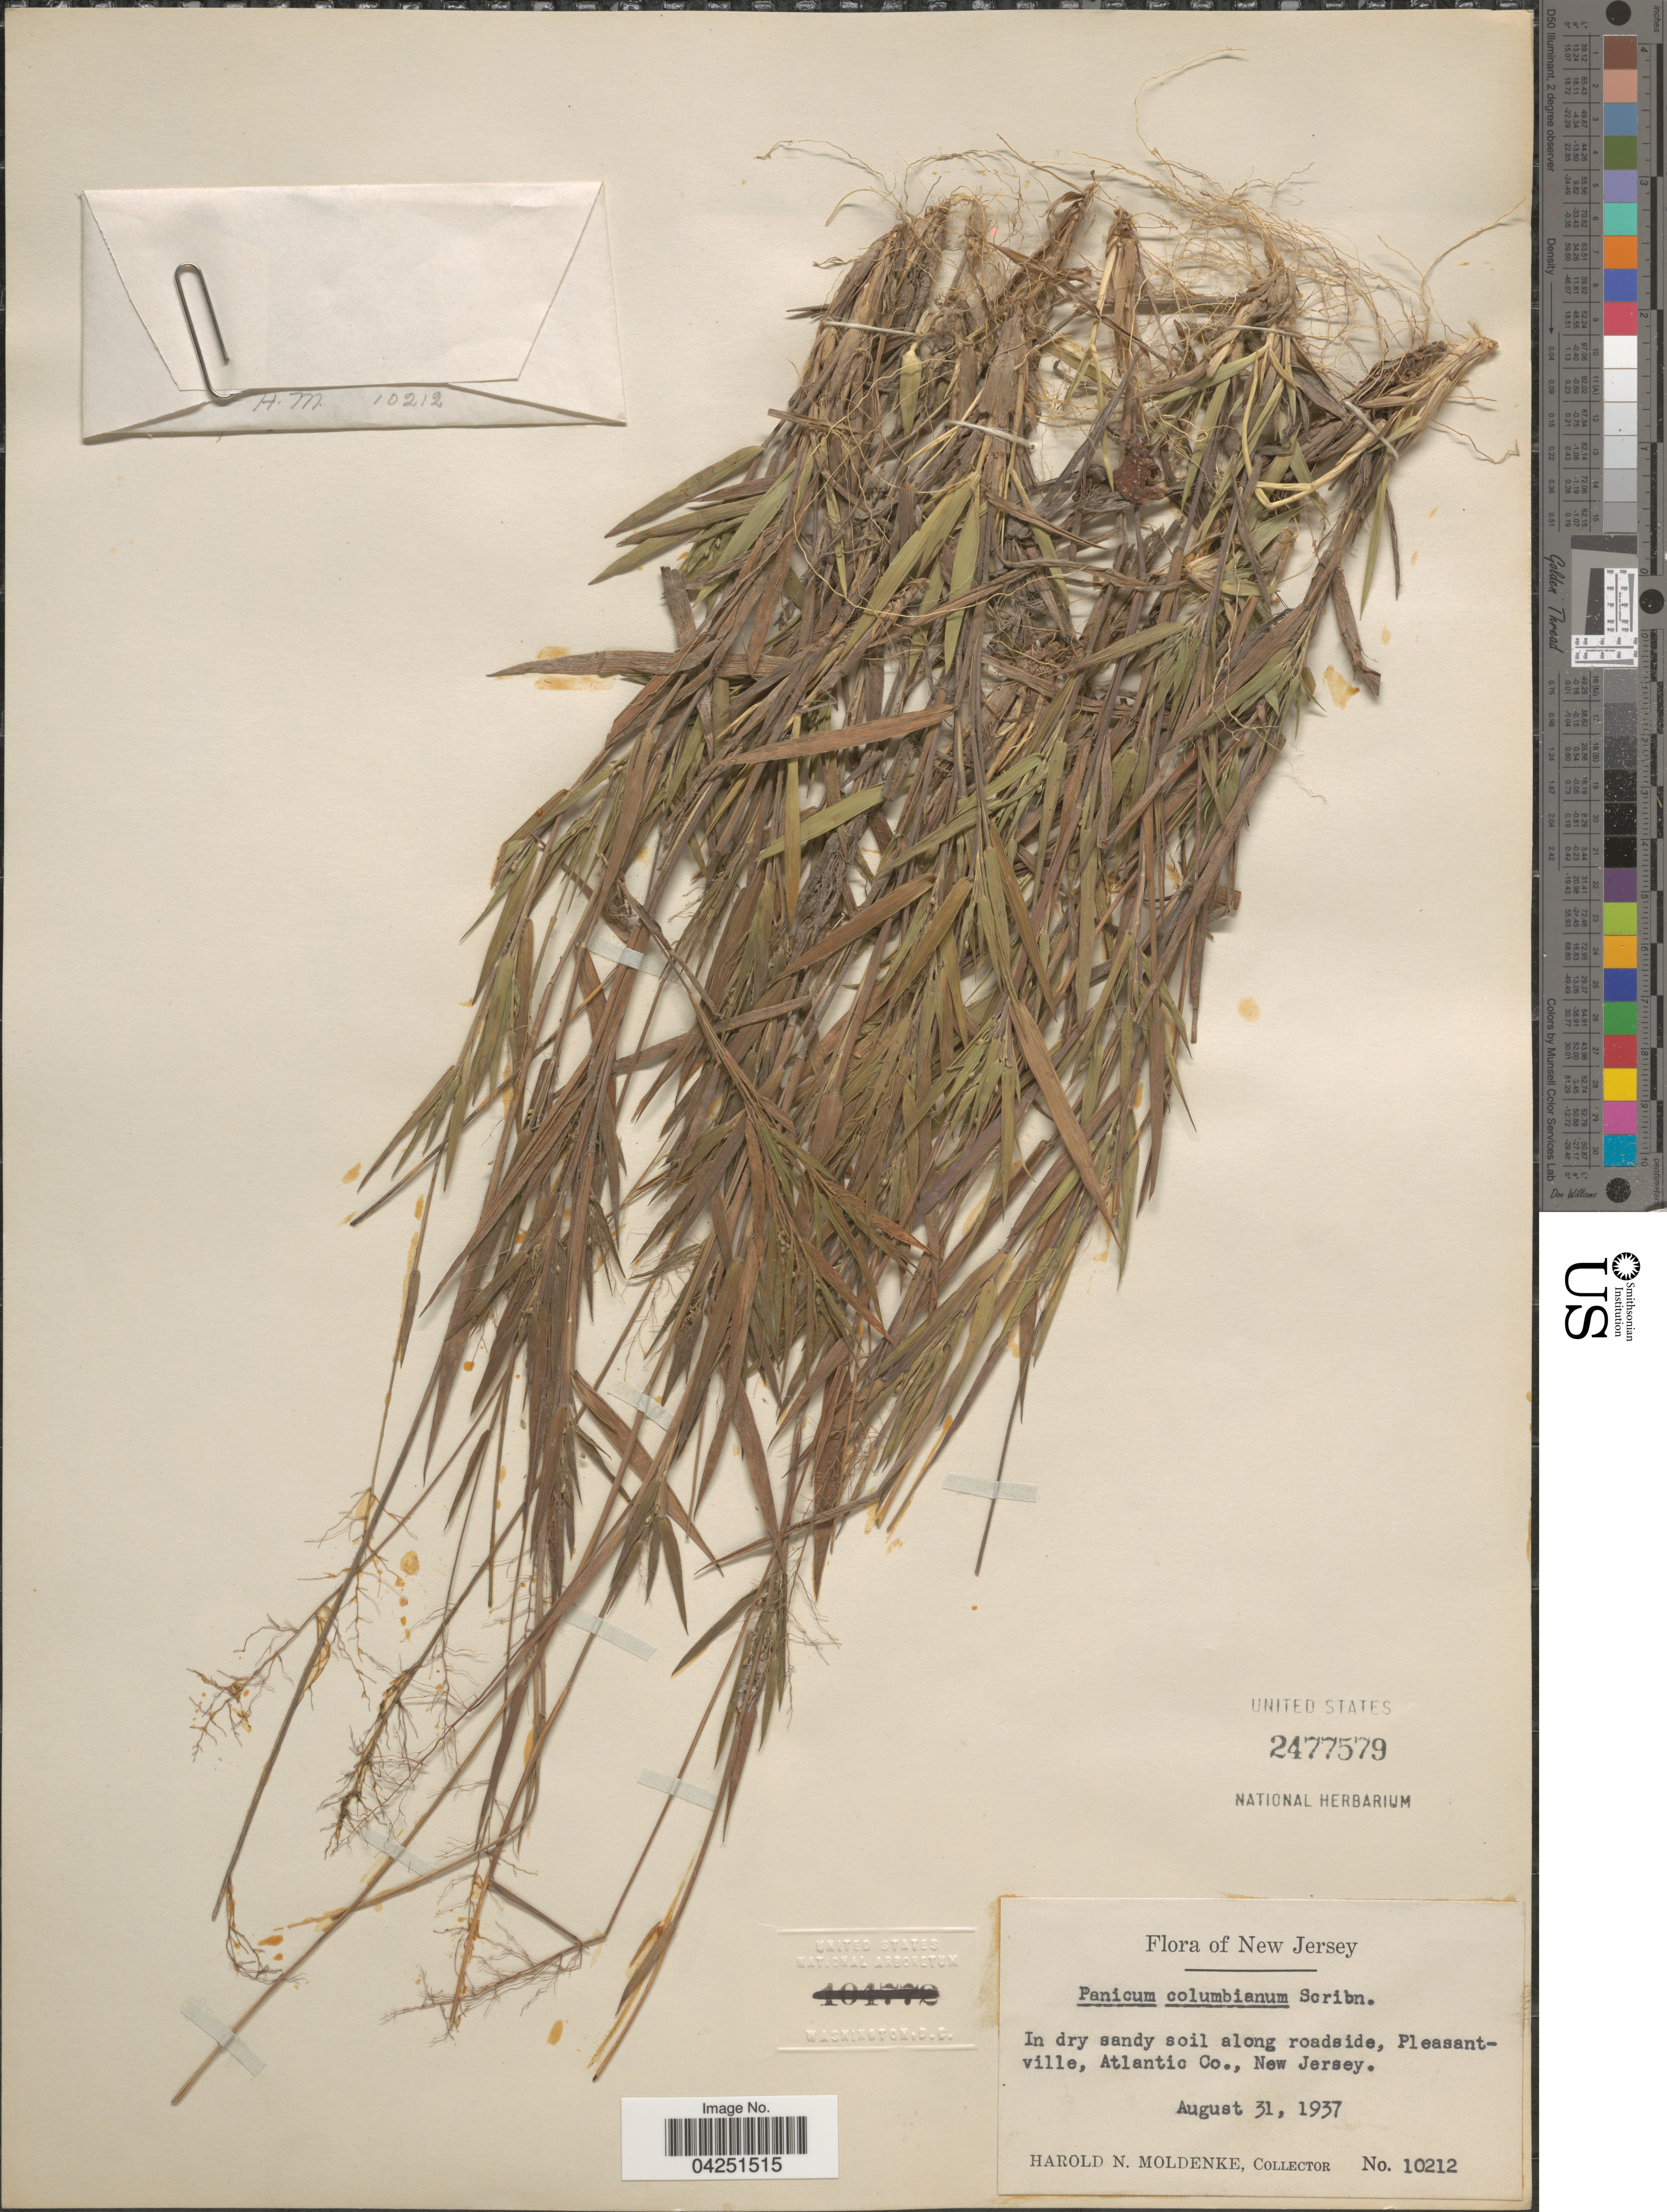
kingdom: Plantae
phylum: Tracheophyta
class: Liliopsida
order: Poales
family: Poaceae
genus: Dichanthelium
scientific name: Dichanthelium acuminatum var. acuminatum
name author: (Sw.) Gould & C.A. Clark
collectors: H. N. Moldenke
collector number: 10212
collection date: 1937-08-31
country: United States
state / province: New Jersey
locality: In dry sandy soil along roadside, Pleasantville, Atlantic Co.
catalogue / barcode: US 2477579